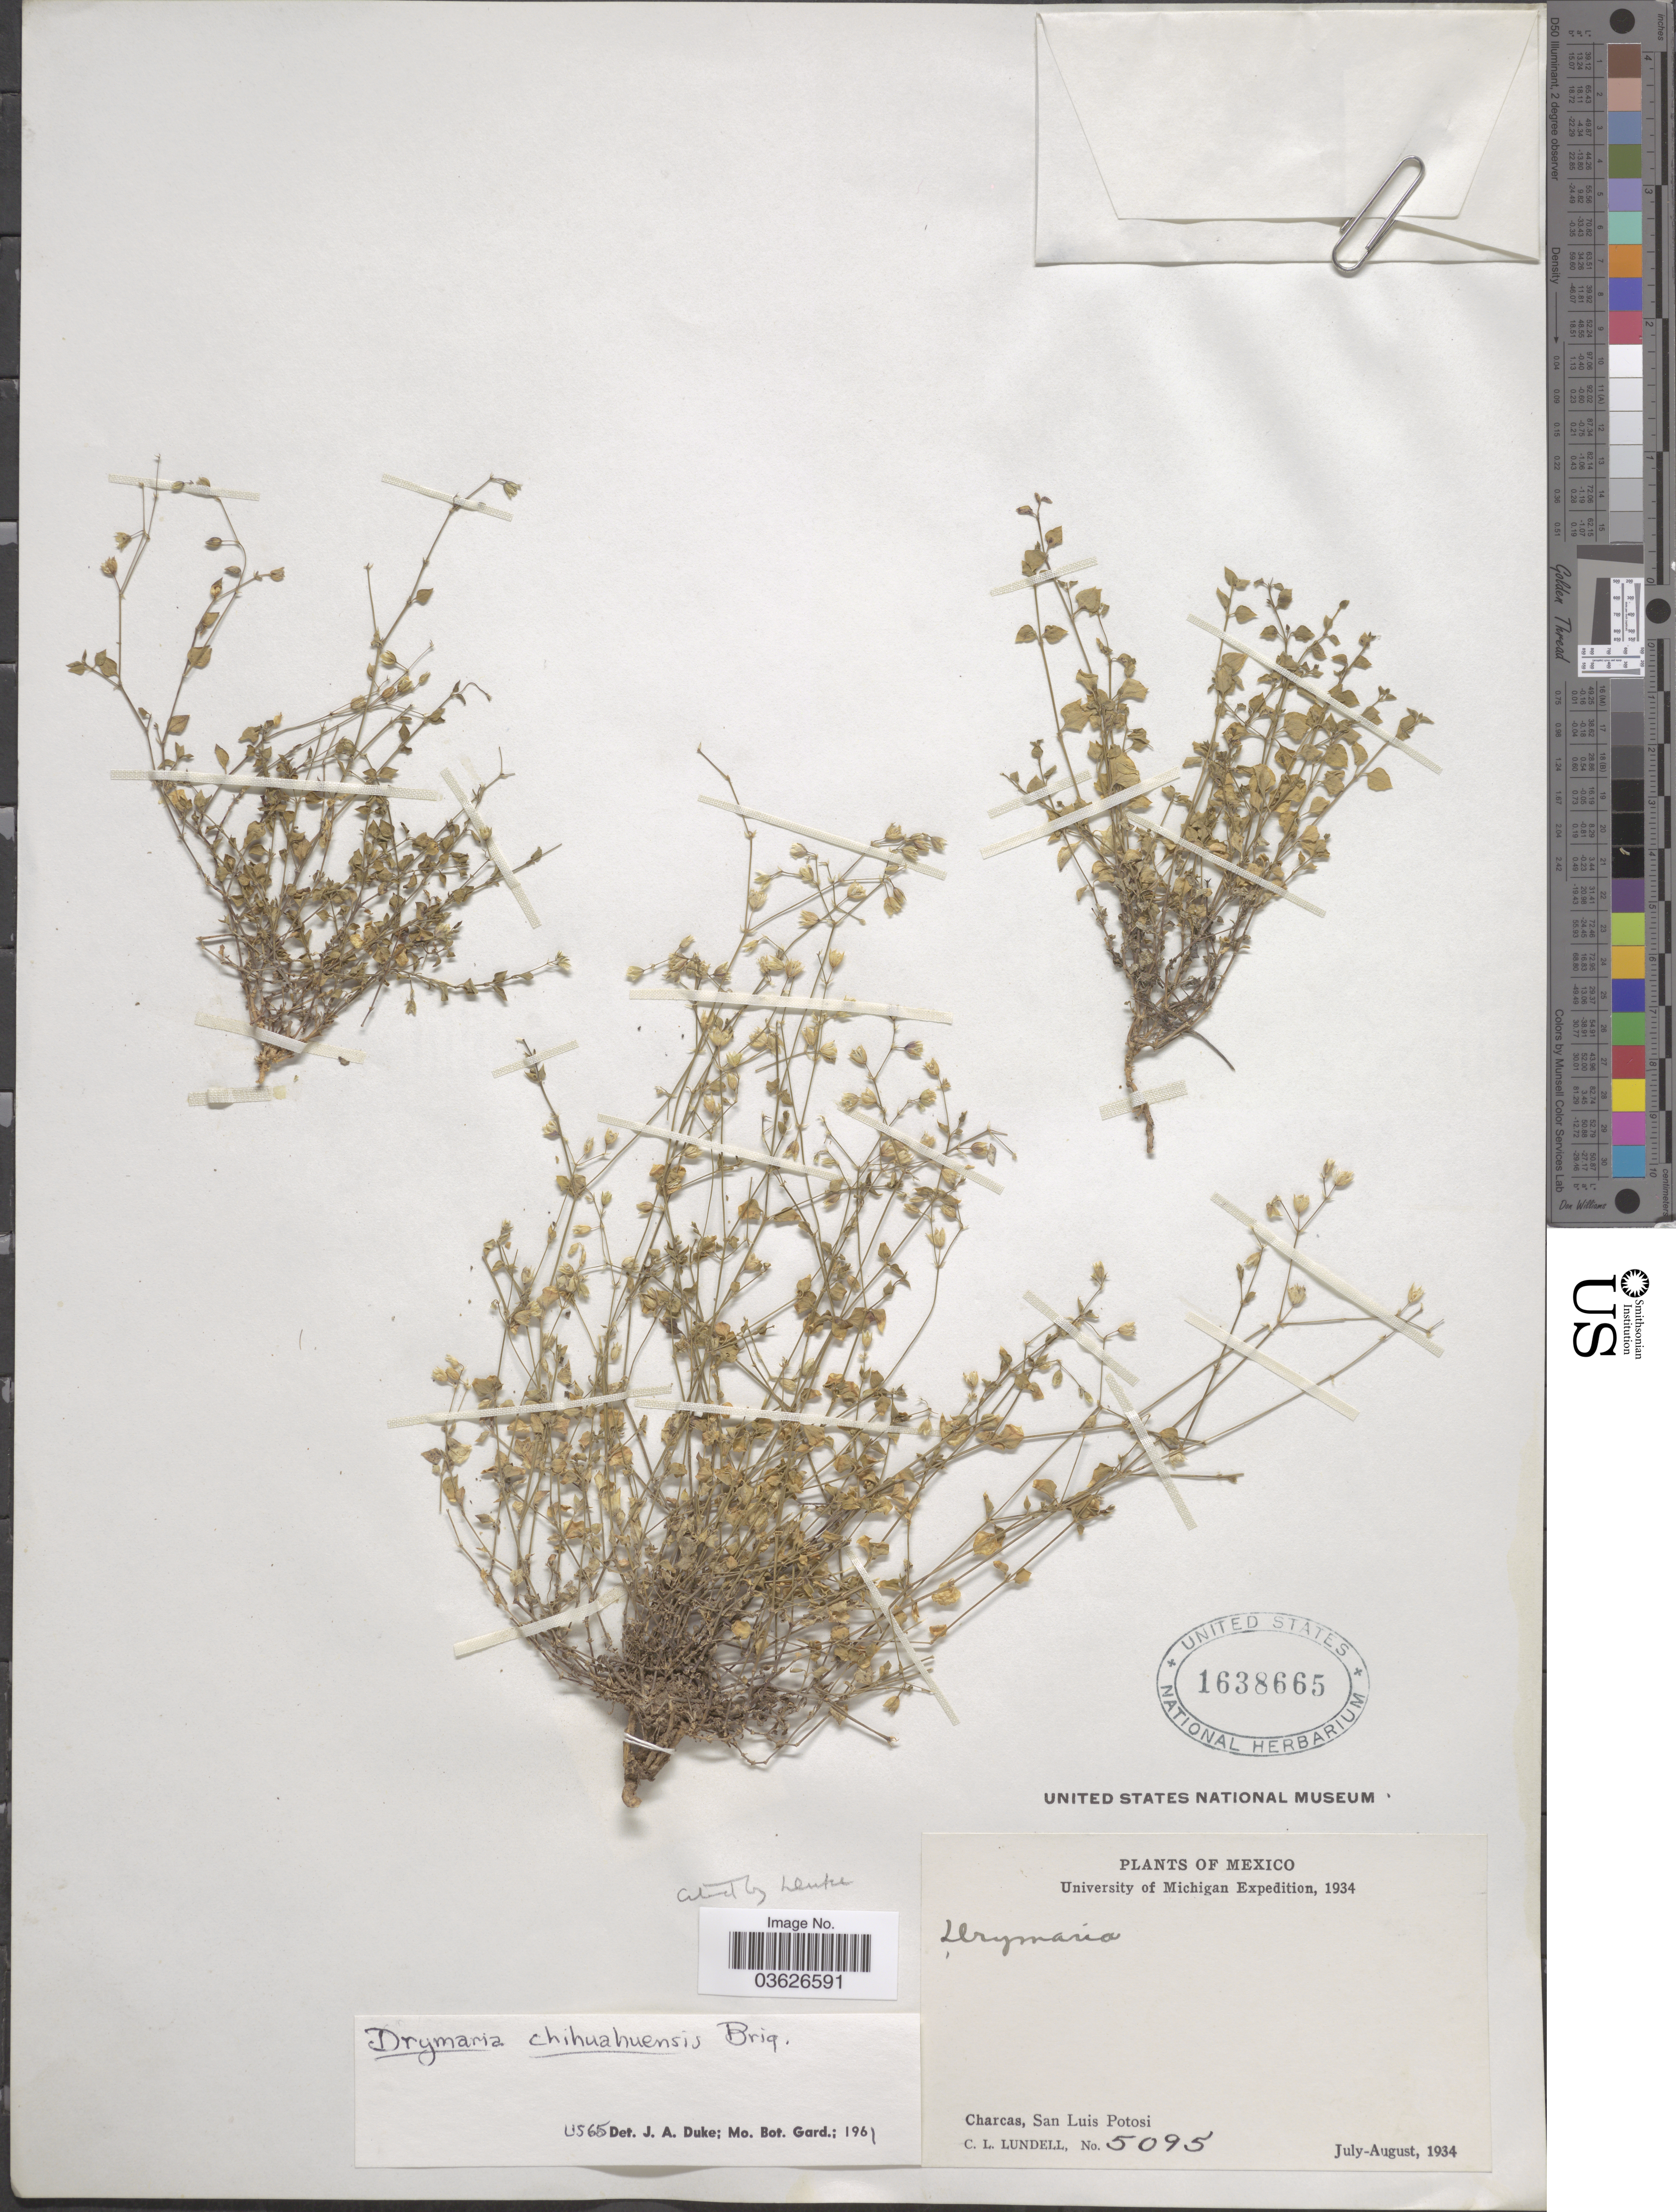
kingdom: Plantae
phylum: Tracheophyta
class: Magnoliopsida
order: Caryophyllales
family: Caryophyllaceae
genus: Drymaria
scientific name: Drymaria laxiflora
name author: Benth.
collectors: C. L. Lundell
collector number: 5095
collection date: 1934-07/1934-08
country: Mexico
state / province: San Luis Potosí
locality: Charcas.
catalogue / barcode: US 1638665